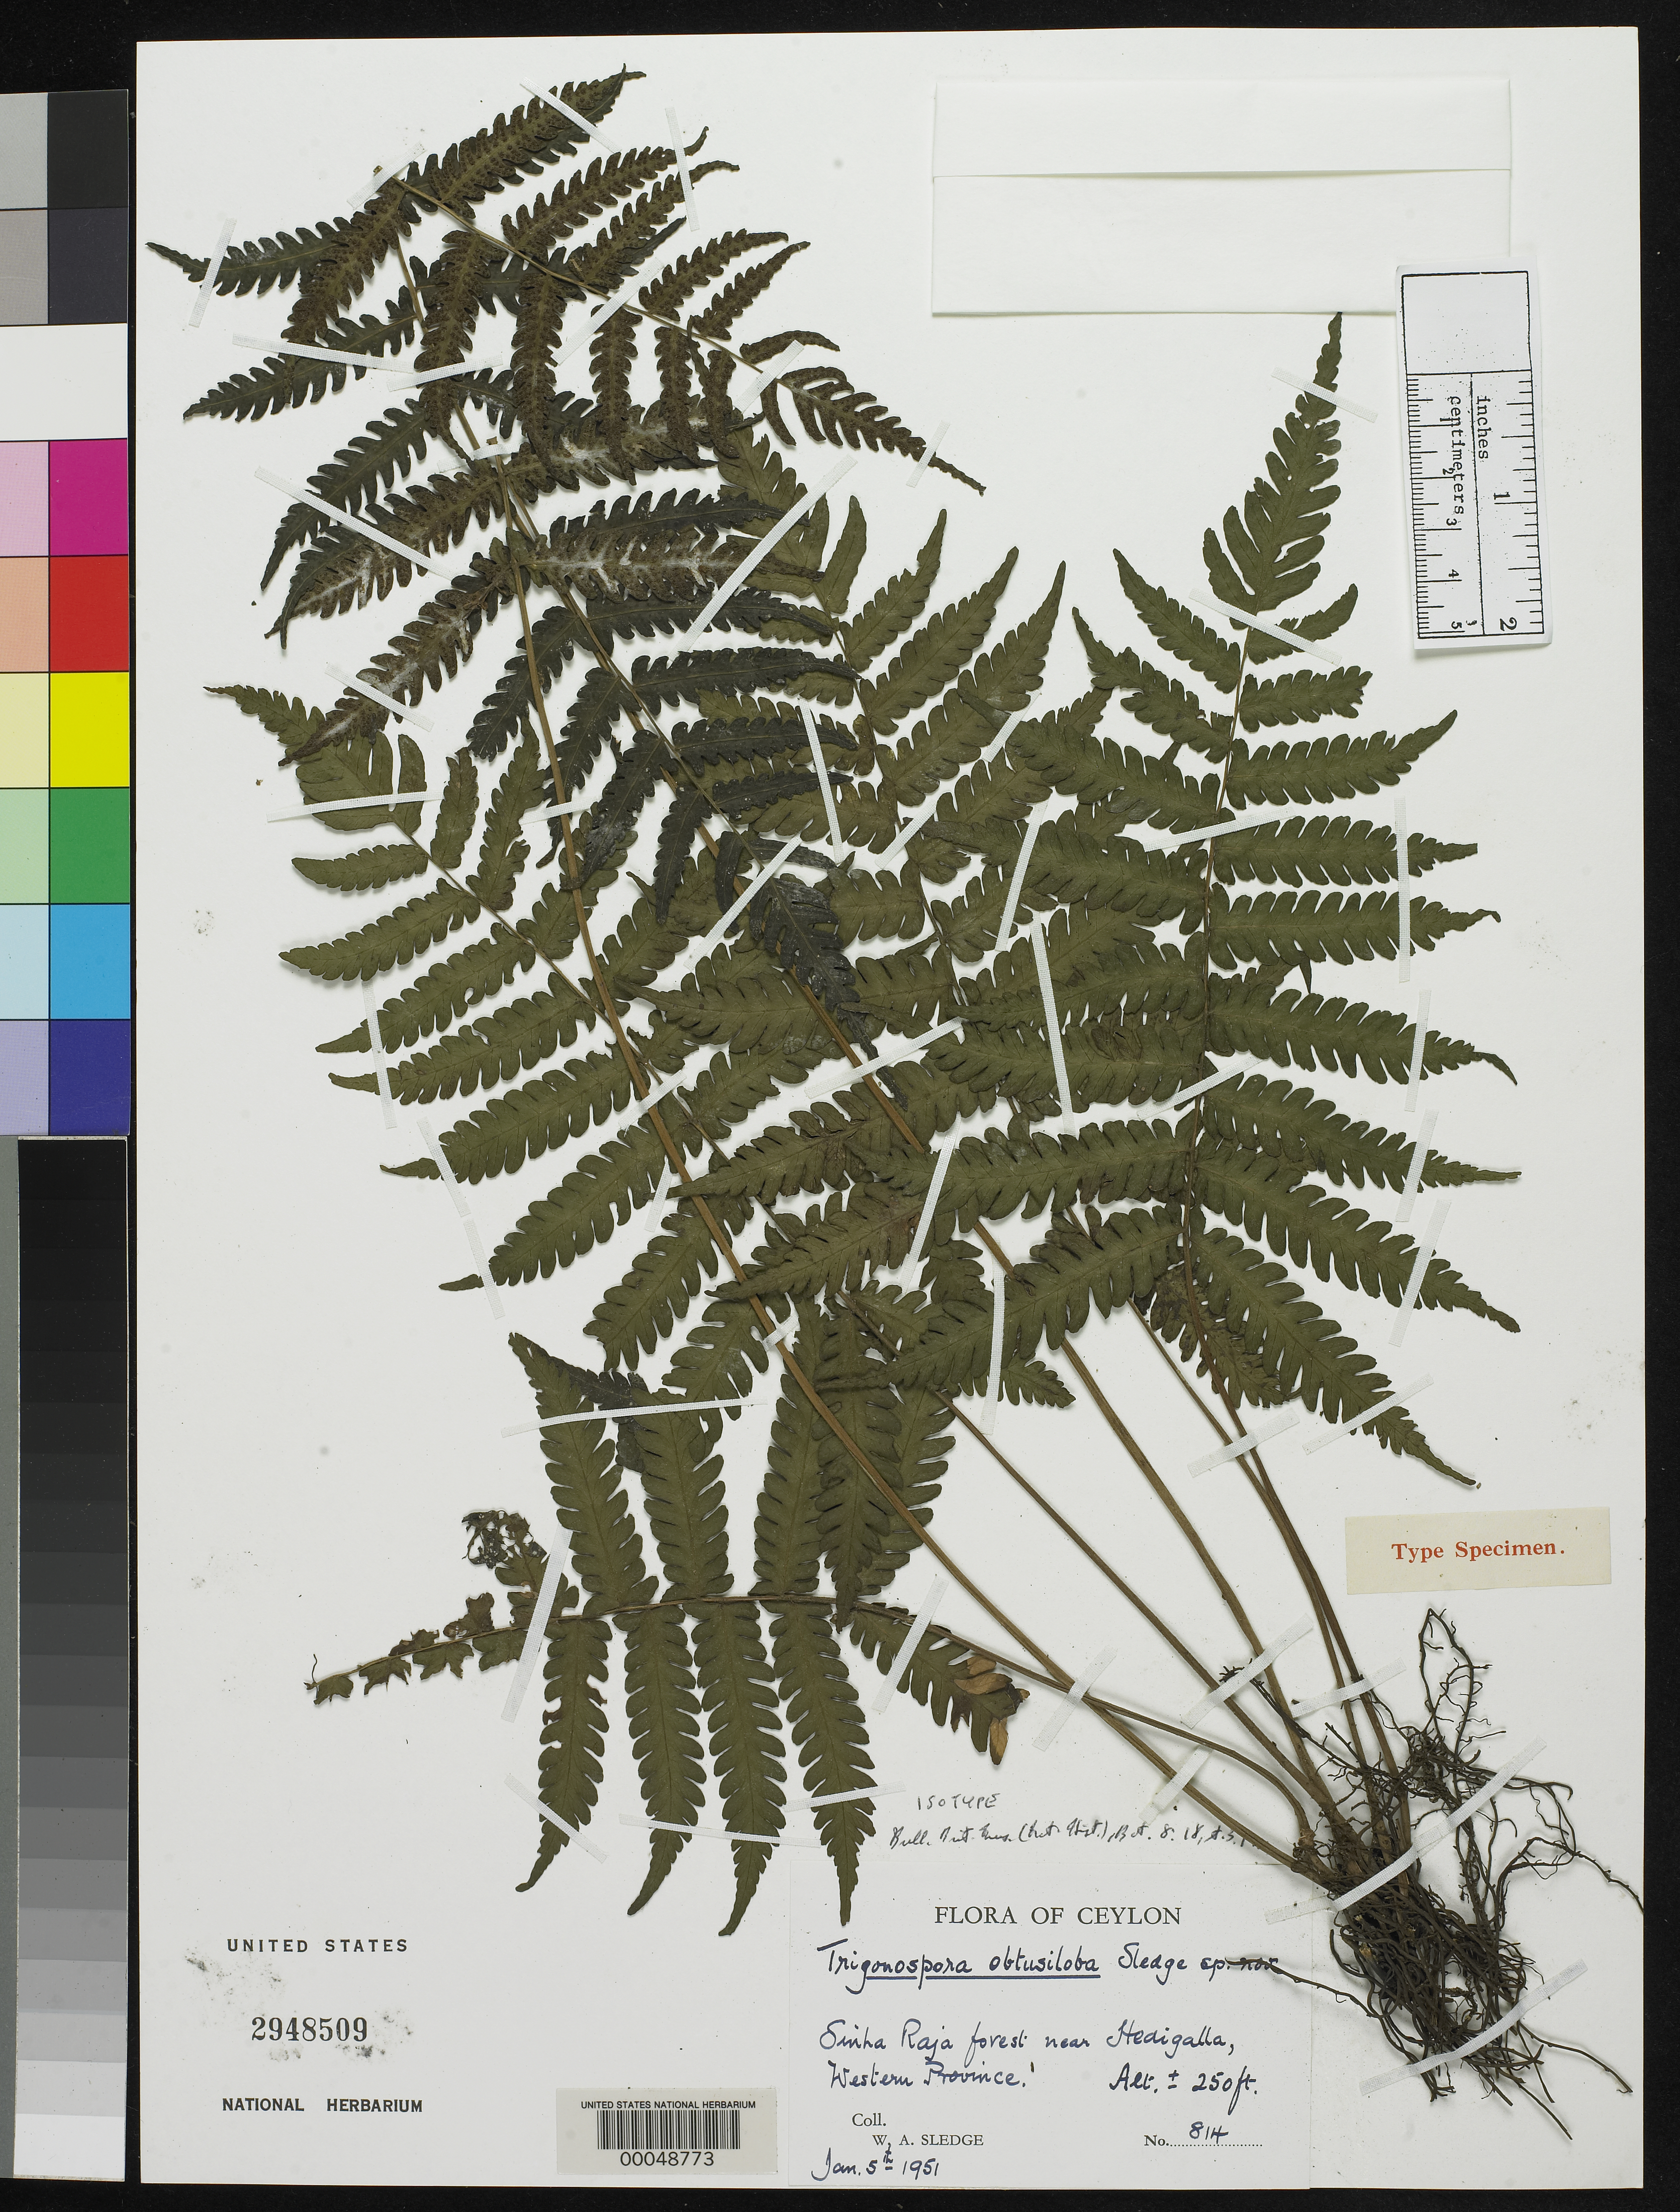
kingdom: Plantae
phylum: Tracheophyta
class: Polypodiopsida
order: Polypodiales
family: Thelypteridaceae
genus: Trigonospora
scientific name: Trigonospora obtusiloba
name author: Sledge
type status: Isotype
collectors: W. A. Sledge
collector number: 814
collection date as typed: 05 Jan 1951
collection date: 1951-01-05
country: Sri Lanka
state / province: Western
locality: Sinha Raja forest near Hedigalla.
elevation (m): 76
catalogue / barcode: US 2948509